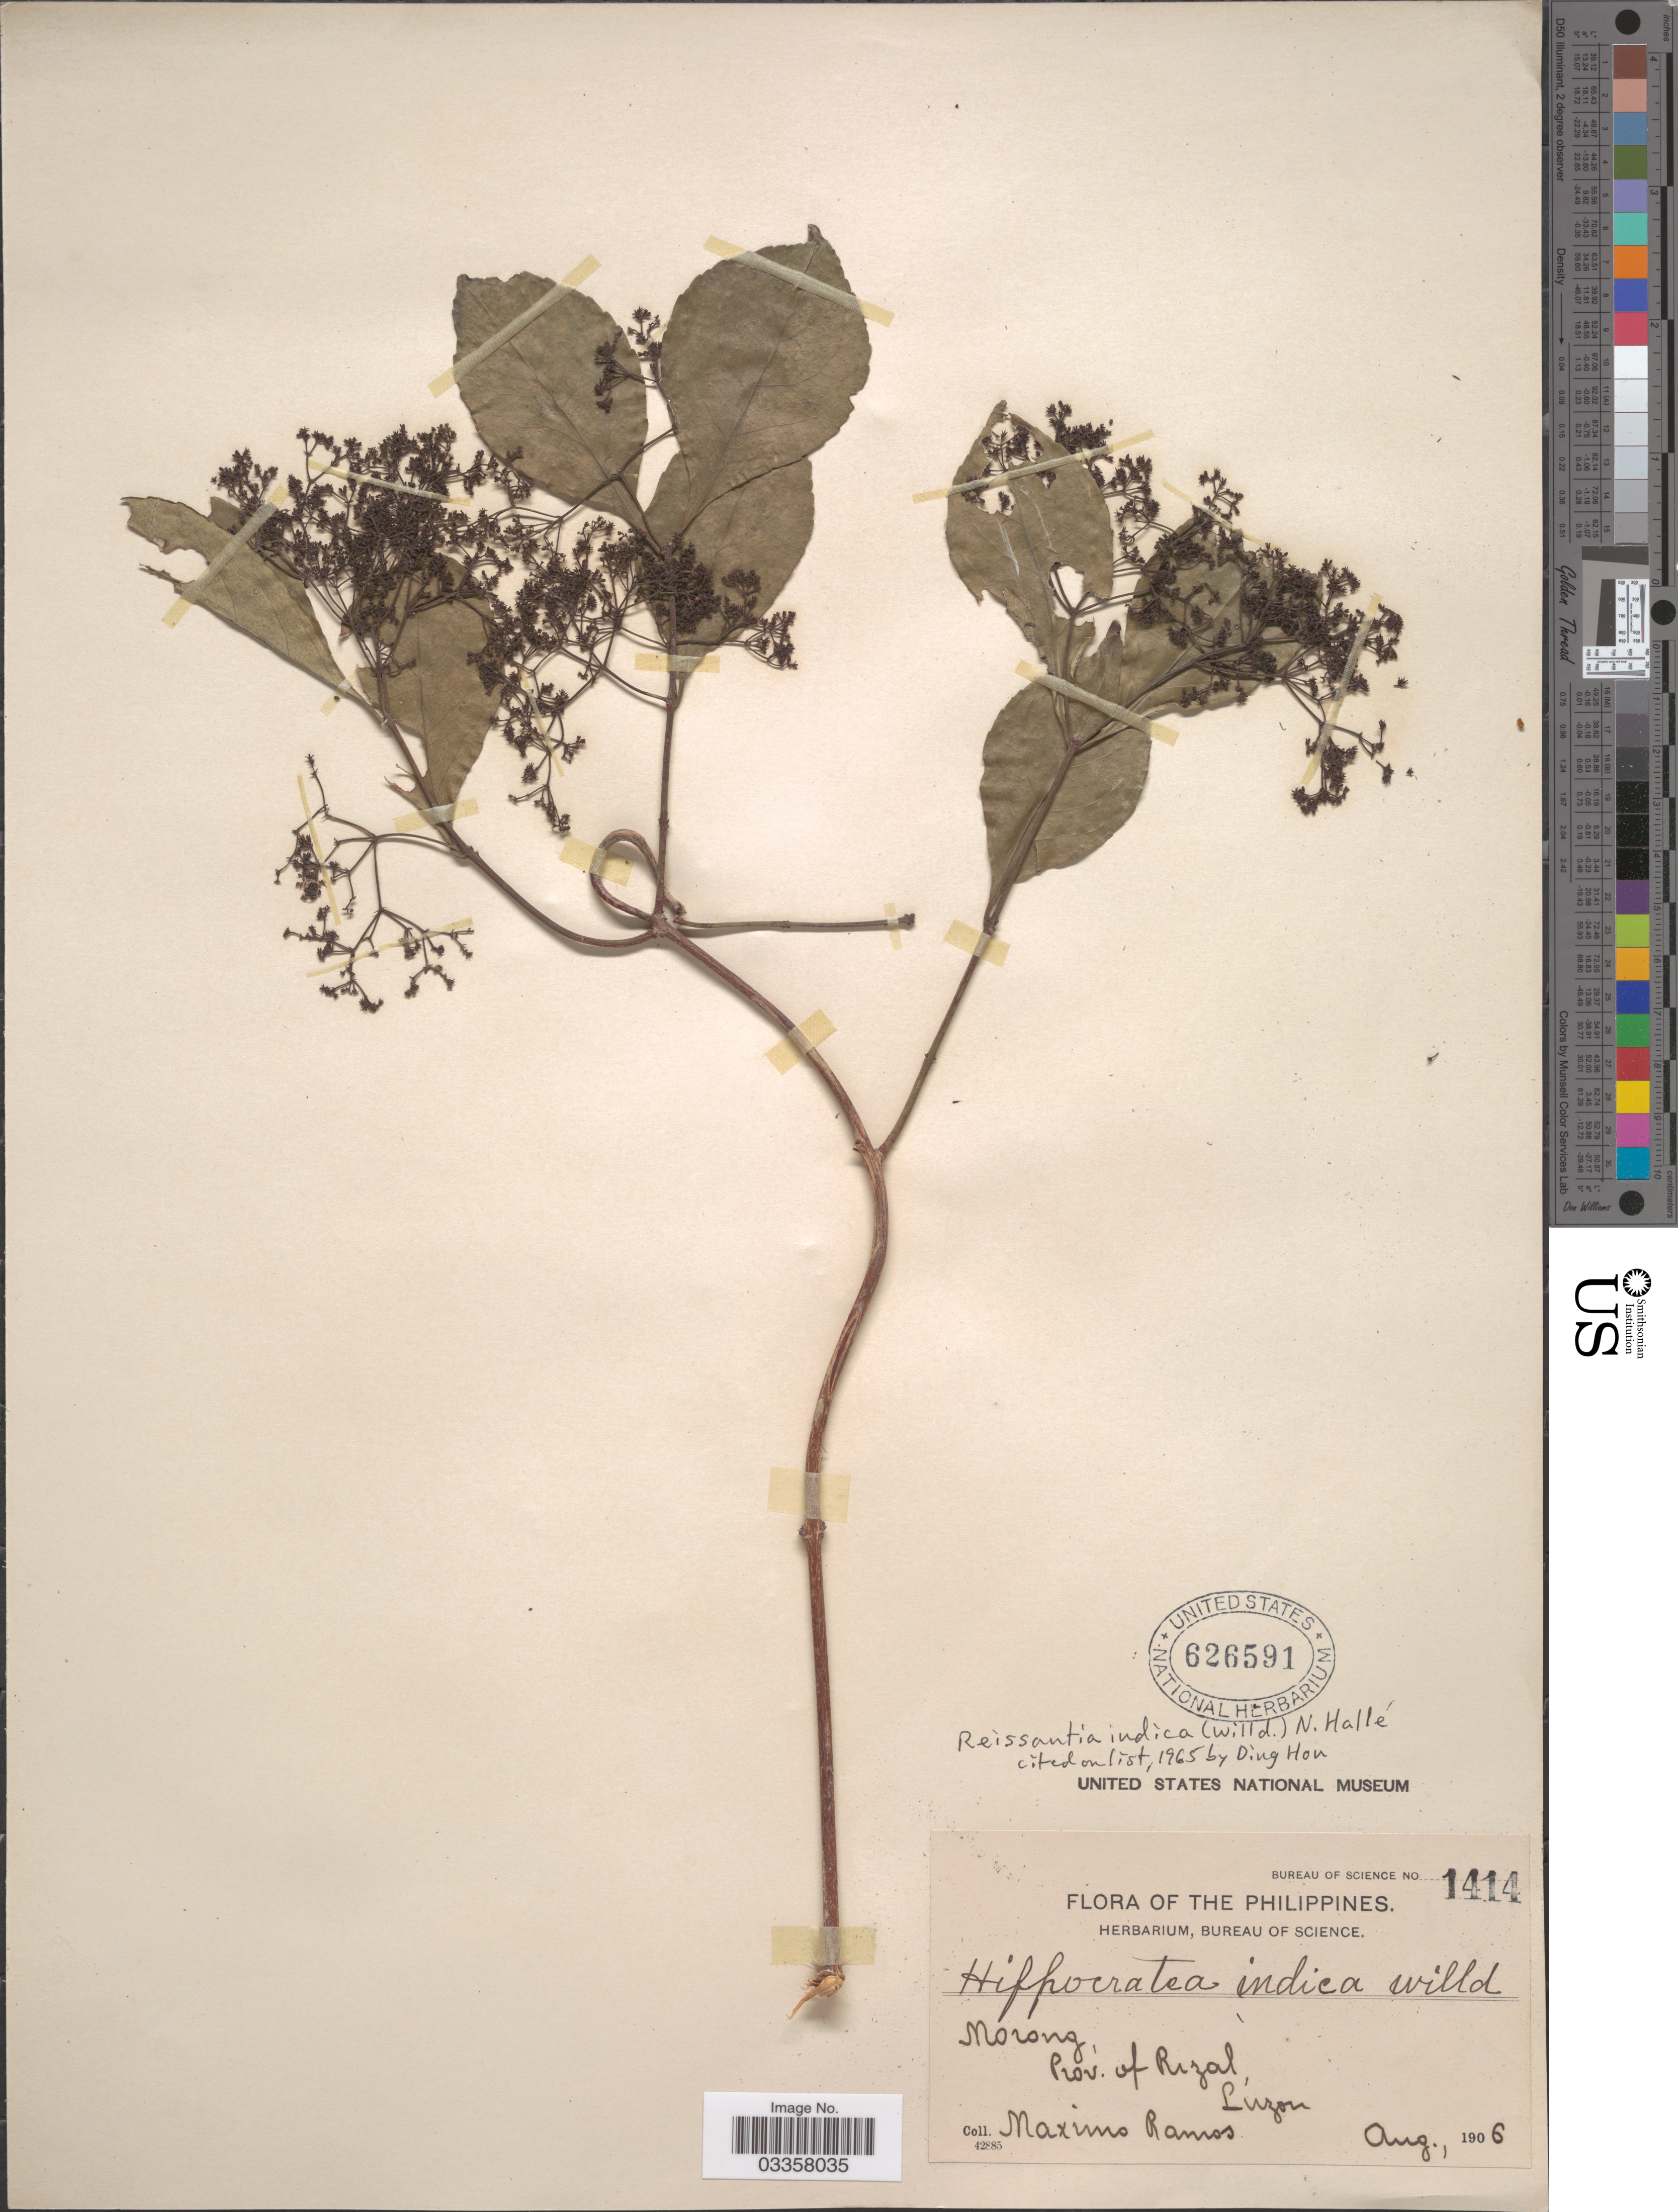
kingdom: Plantae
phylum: Tracheophyta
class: Magnoliopsida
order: Celastrales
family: Celastraceae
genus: Reissantia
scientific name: Reissantia indica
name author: (Willd.) N. Hallé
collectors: M. Ramos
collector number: Bureau of Science 1414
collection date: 1906-08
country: Philippines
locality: Morong, Prov. of Rizal, Luzon.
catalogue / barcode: US 626591